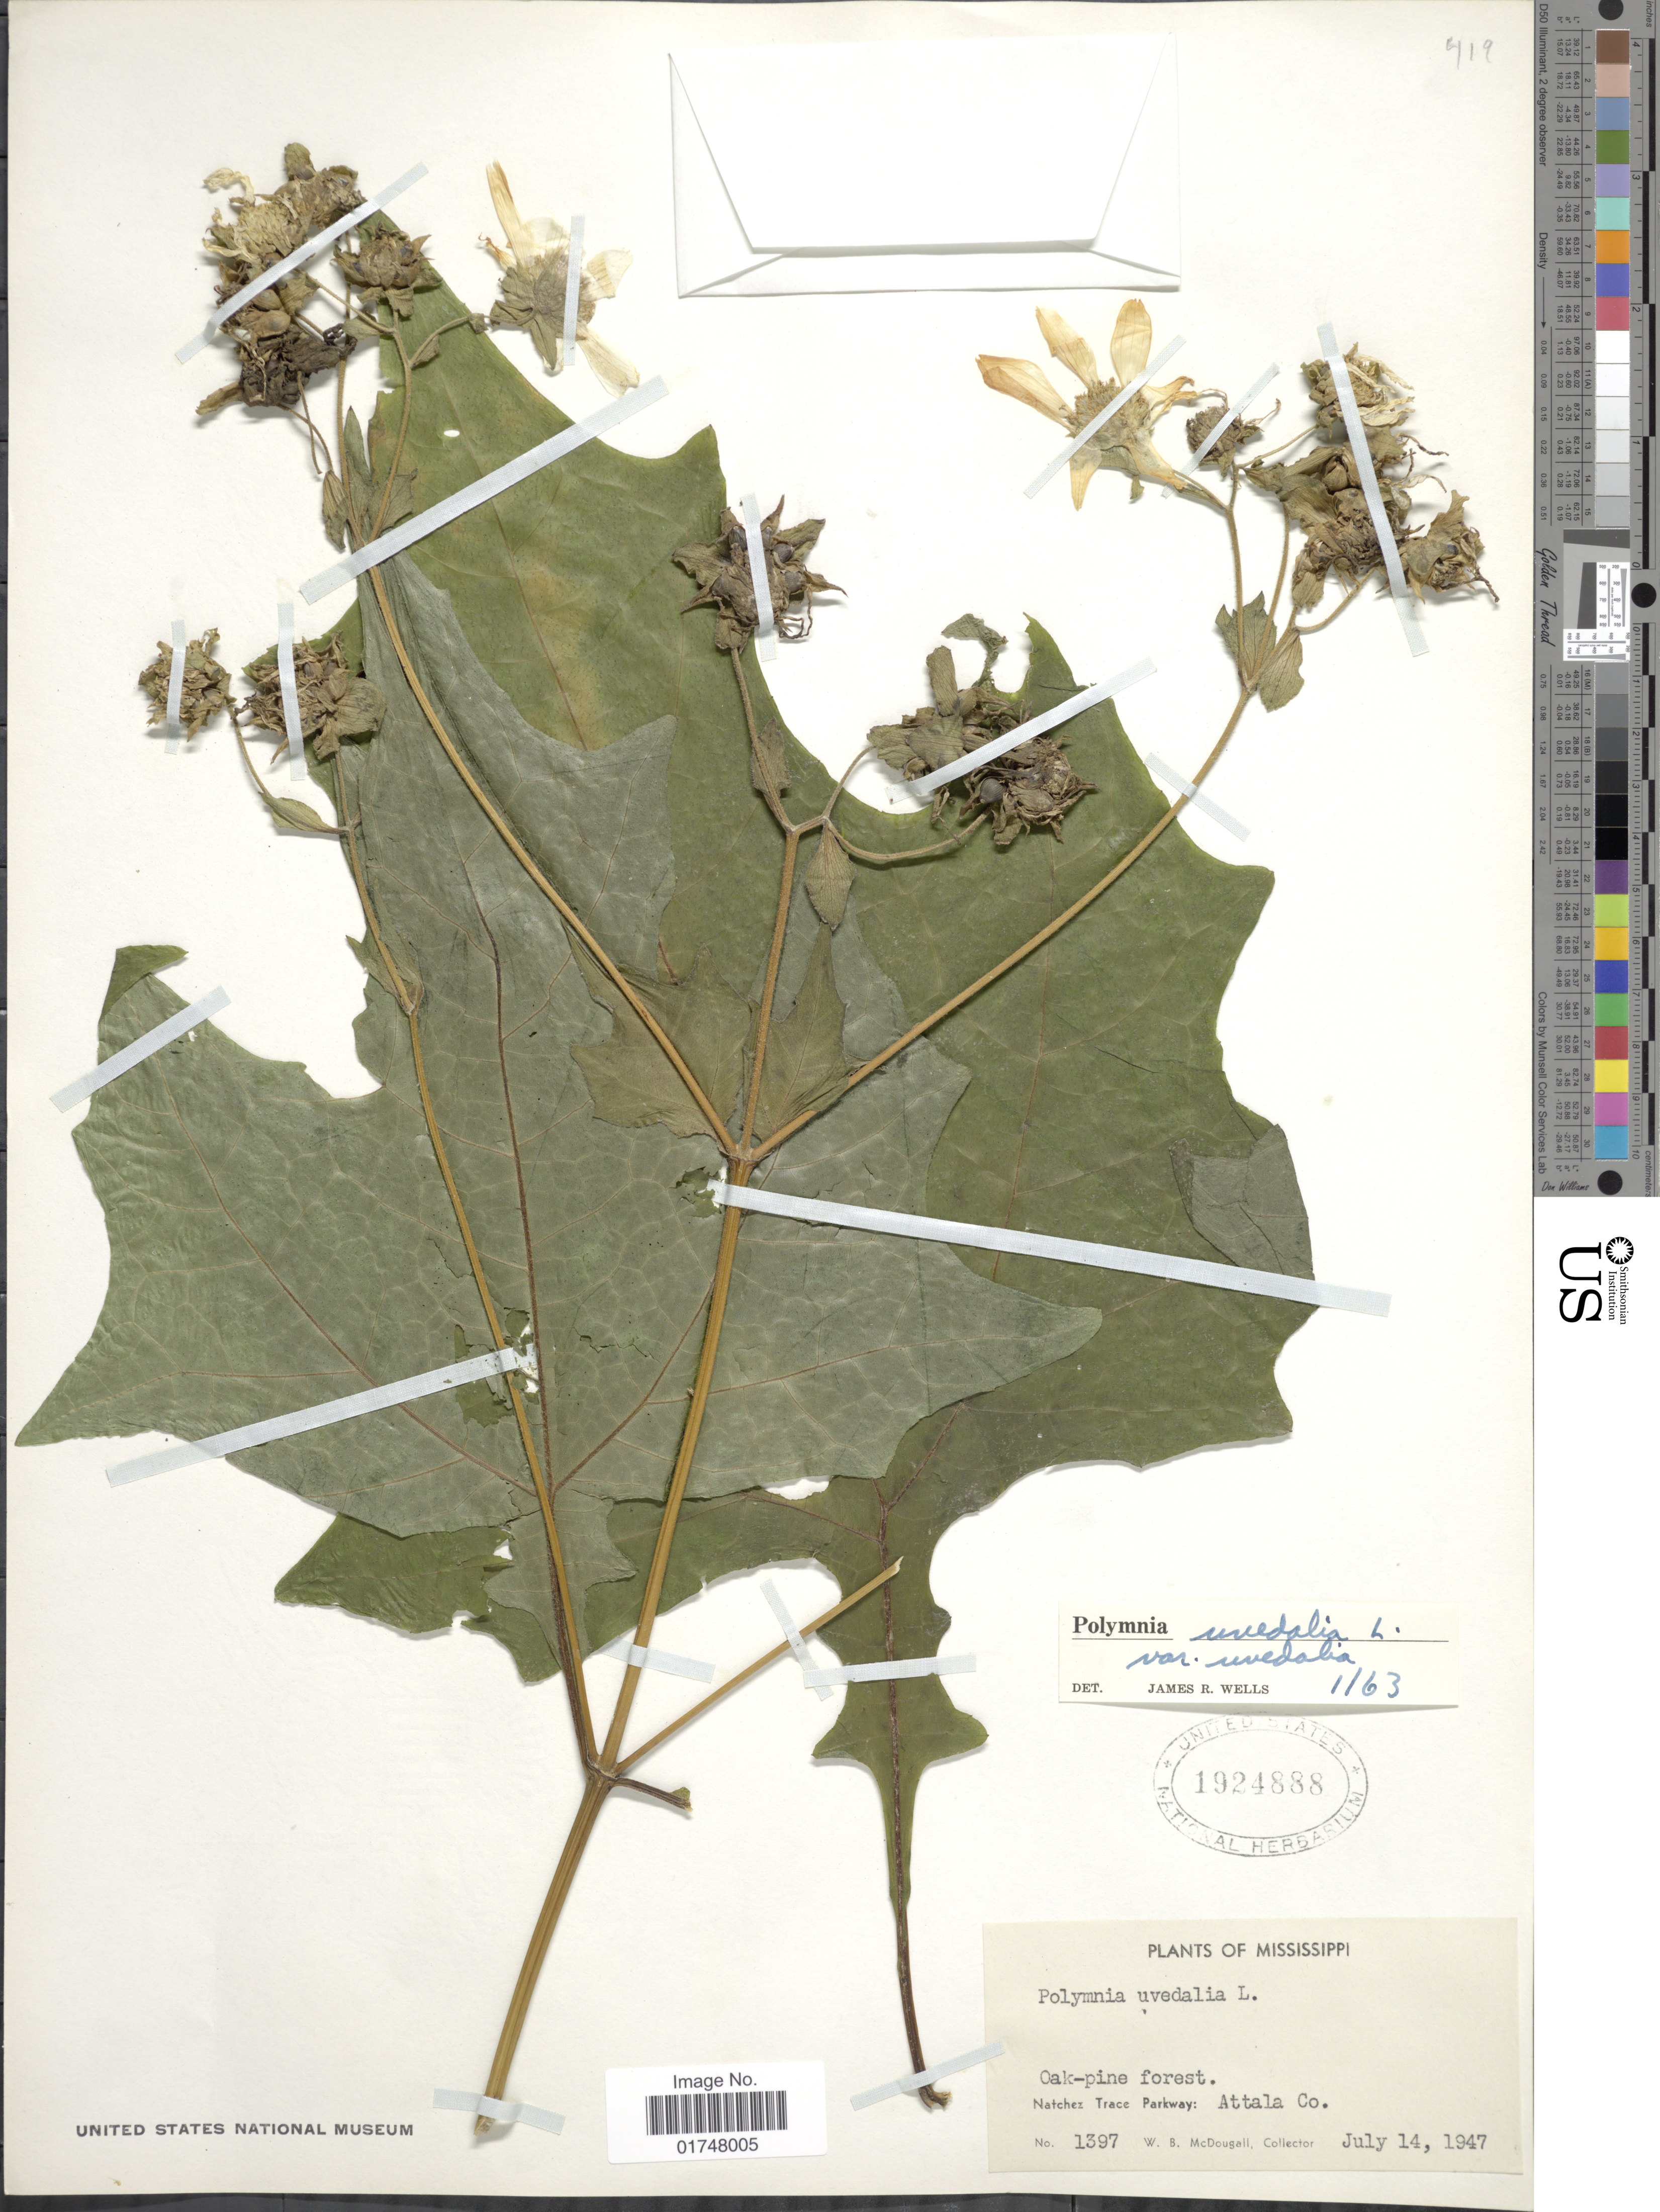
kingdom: Plantae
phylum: Tracheophyta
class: Magnoliopsida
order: Asterales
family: Asteraceae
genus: Smallanthus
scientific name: Smallanthus uvedalia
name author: (L.) Mack. ex Mack.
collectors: W. B. McDougall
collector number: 1397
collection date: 1947-07-14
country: United States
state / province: Mississippi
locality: Oak- pine forest. Natchez Trace Parkway: Attala Co.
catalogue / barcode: US 1924888